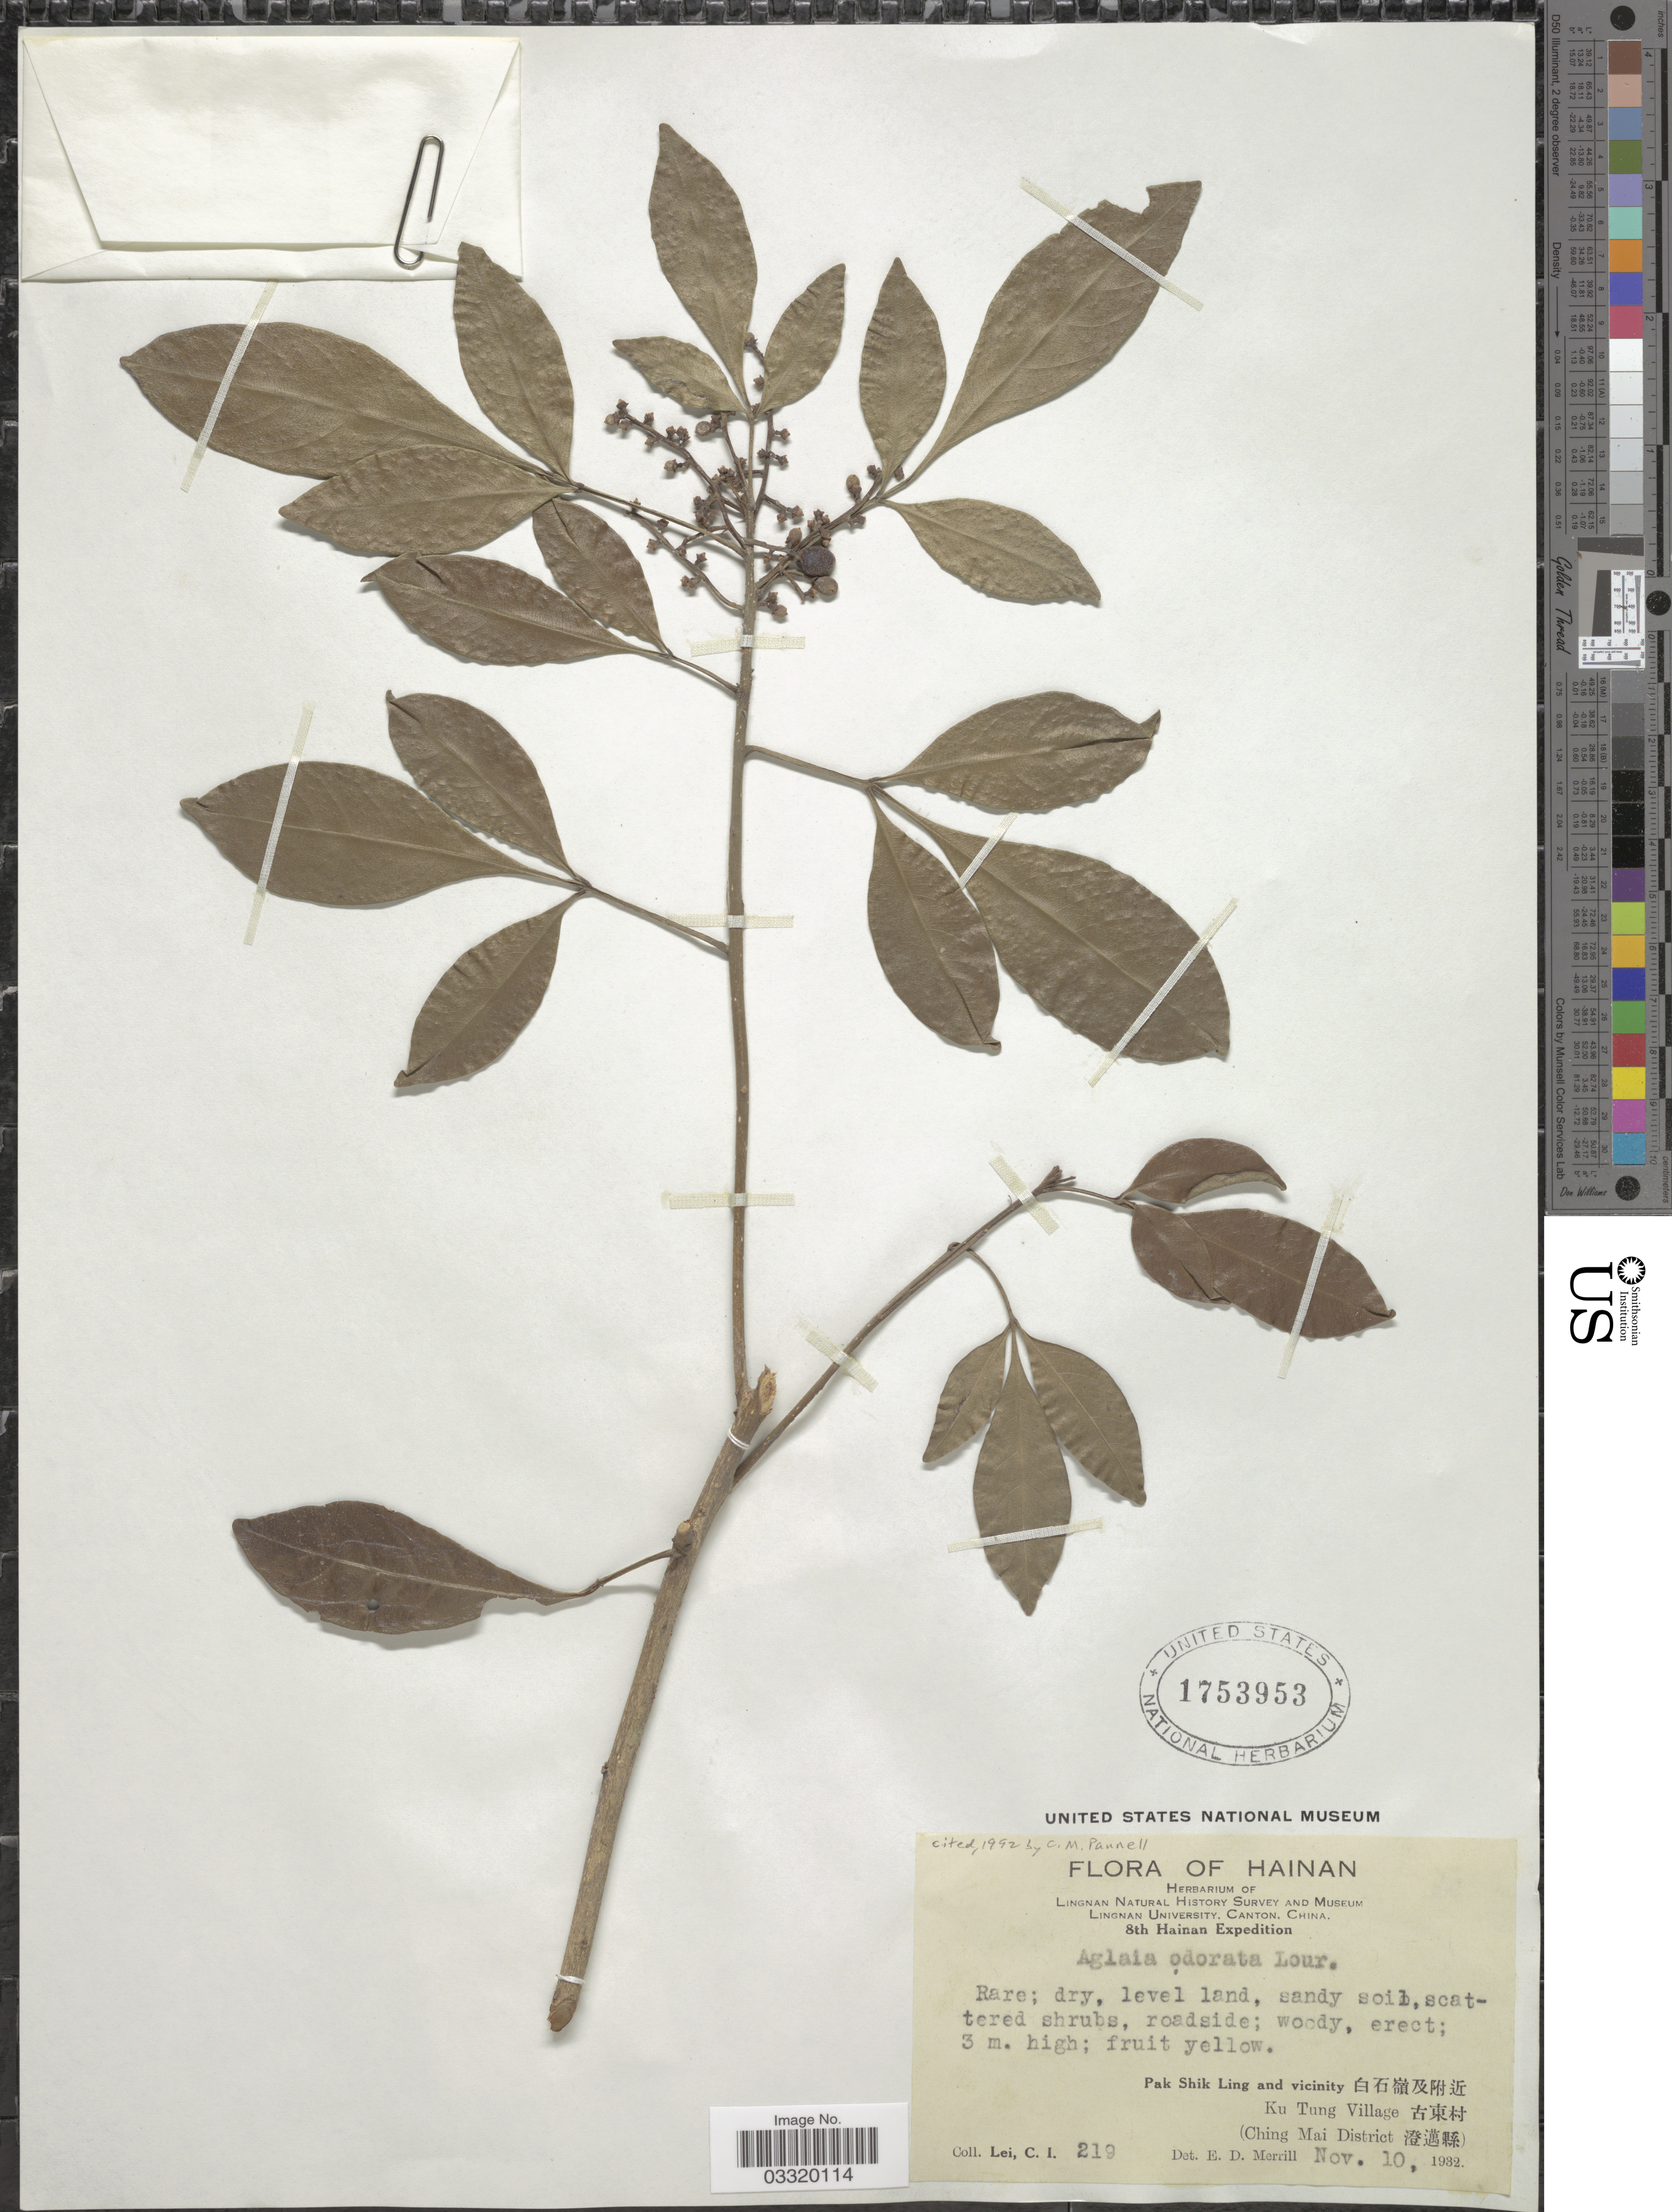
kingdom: Plantae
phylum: Tracheophyta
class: Magnoliopsida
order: Sapindales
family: Meliaceae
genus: Aglaia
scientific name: Aglaia odorata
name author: Lour.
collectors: C. I. Lei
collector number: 219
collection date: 1932-11-10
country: China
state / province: Hainan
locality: Pak Shik Ling and vicinity X. Ku Tung Village X. (Ching Mai District X).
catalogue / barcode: US 1753953